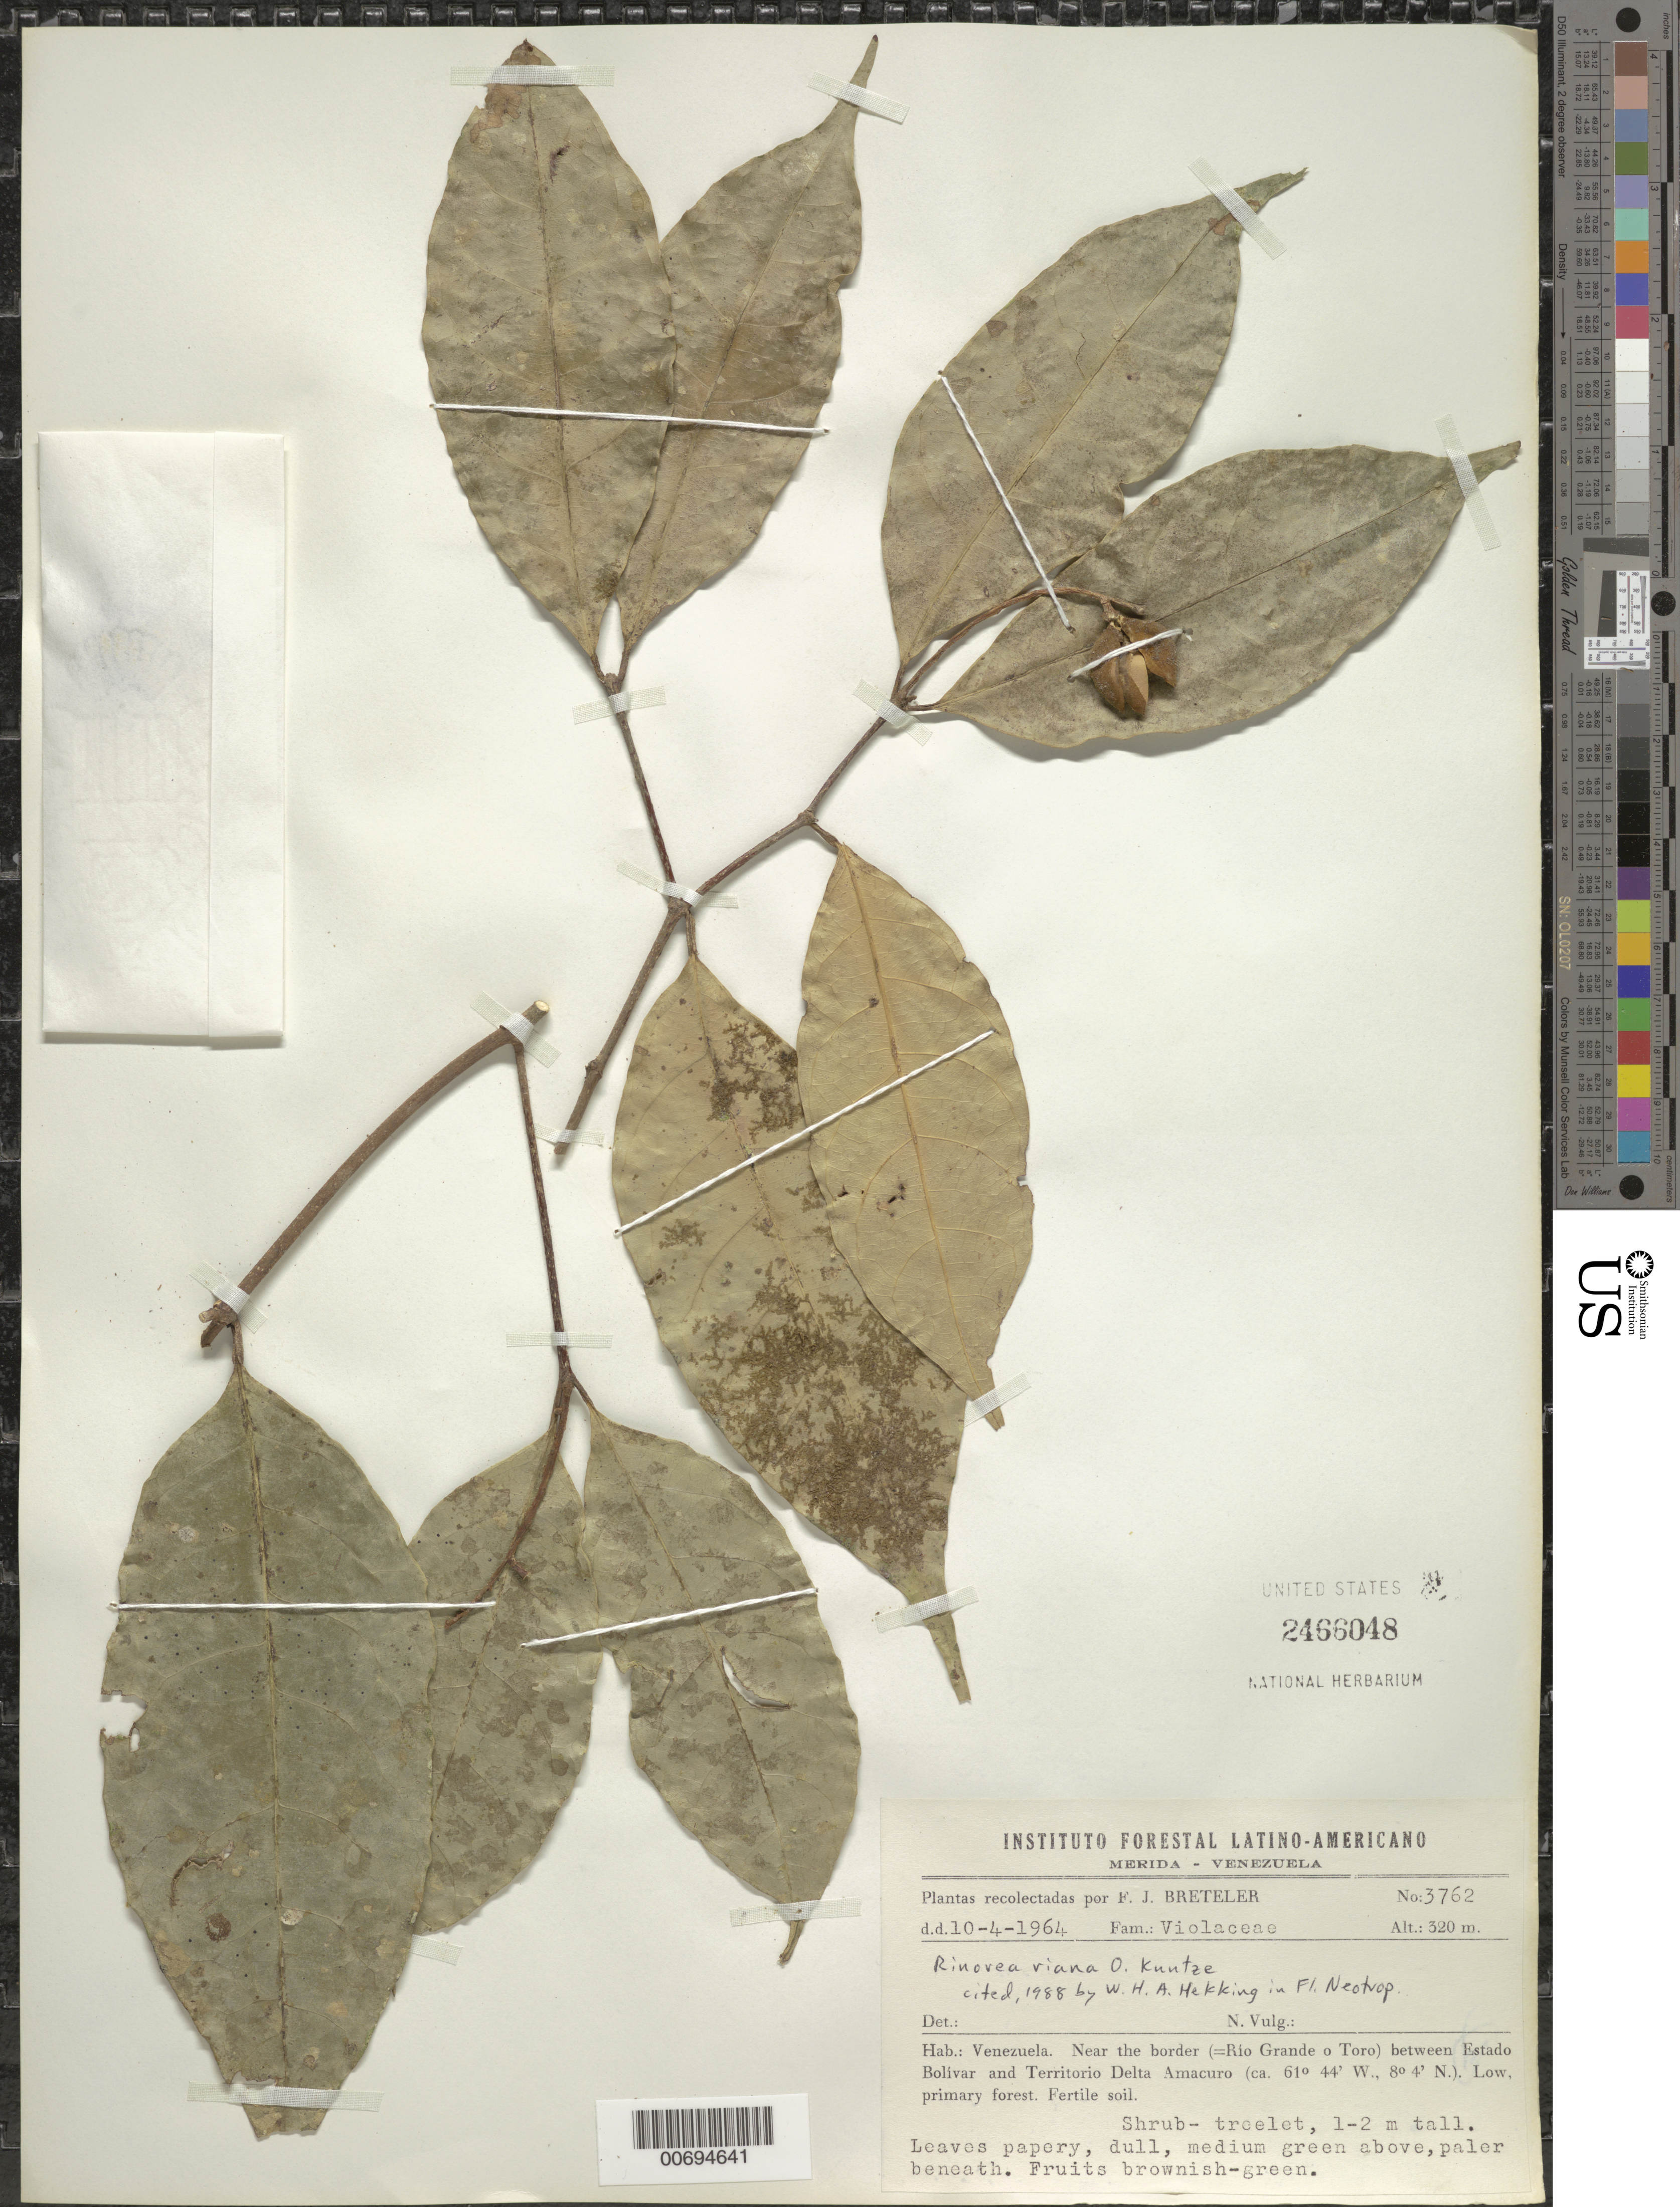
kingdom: Plantae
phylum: Tracheophyta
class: Magnoliopsida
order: Malpighiales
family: Violaceae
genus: Rinorea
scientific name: Rinorea riana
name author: Kuntze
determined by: Hekking, W. H. A.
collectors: F. J. Breteler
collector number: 3762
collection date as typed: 10-Apr-64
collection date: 1964-04-10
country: Venezuela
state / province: Bolívar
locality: Río Grande o Toro, near border between Estado Bolívar and Territorío Delta Amacuro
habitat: Low, primary forest, fertile soil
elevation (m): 320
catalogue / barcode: US 2466048